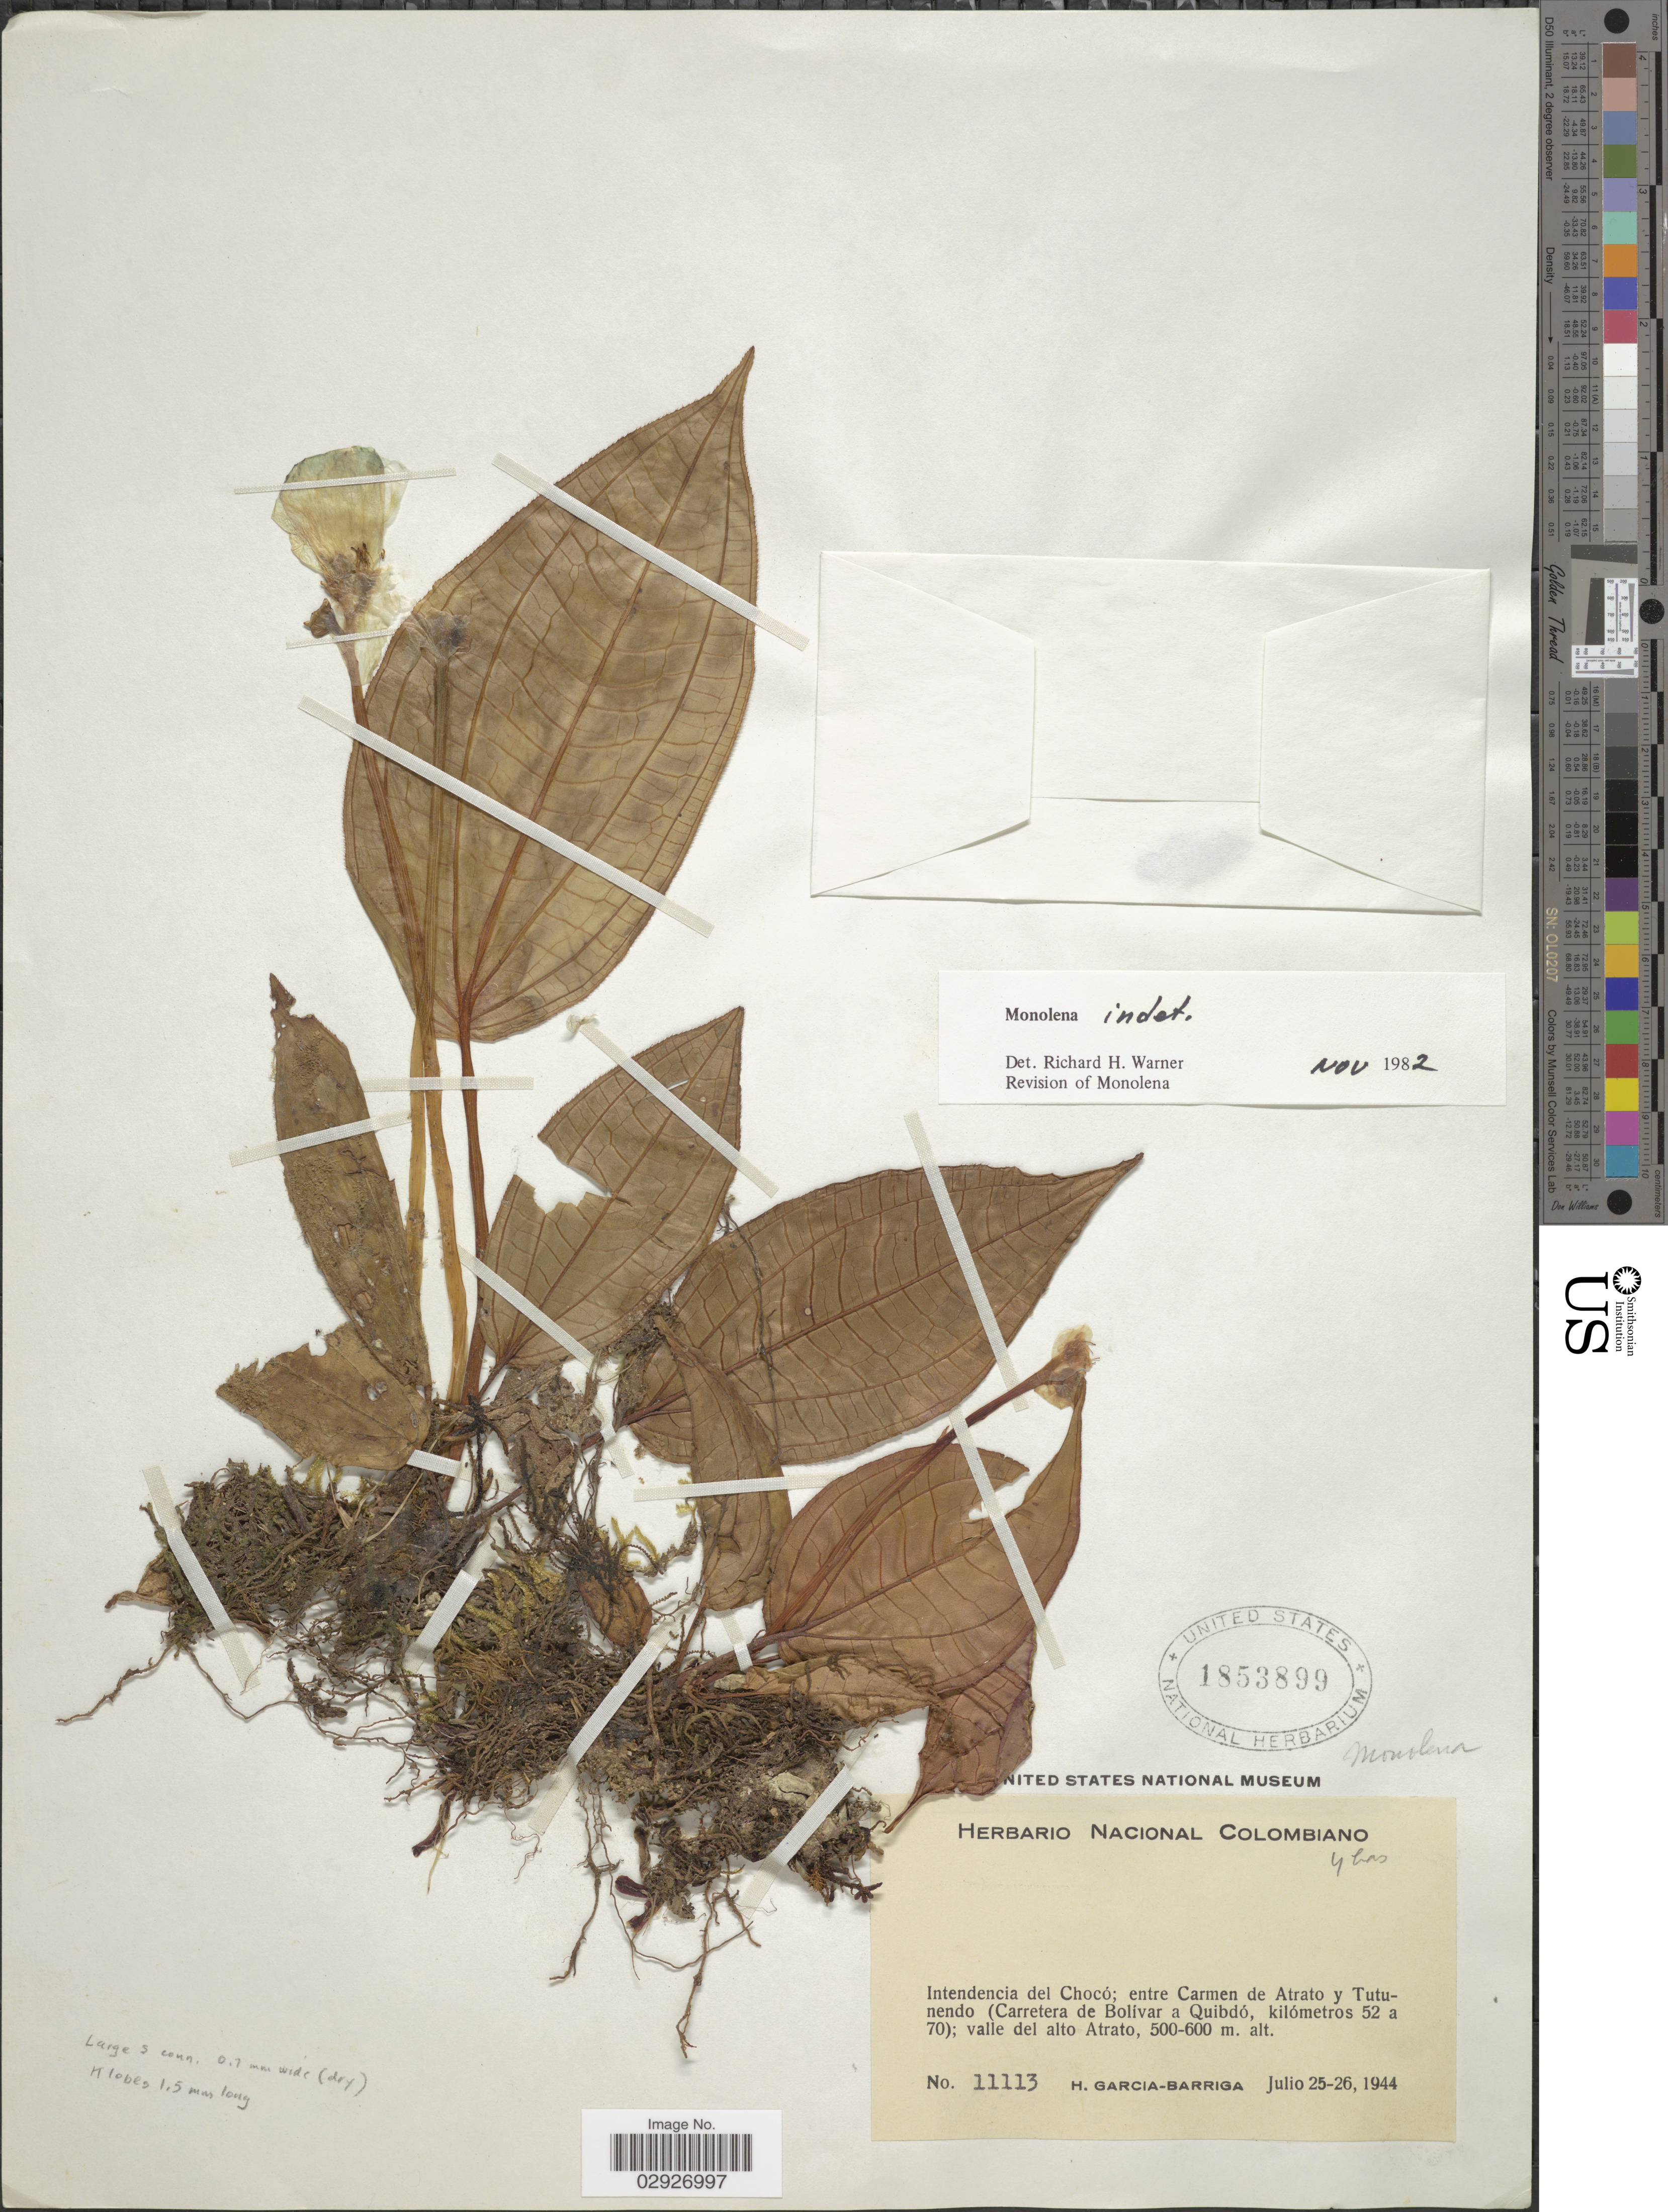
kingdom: Plantae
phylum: Tracheophyta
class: Magnoliopsida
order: Myrtales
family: Melastomataceae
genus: Monolena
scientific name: Monolena sp.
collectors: H. García Barriga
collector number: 11113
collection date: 1944-07-25/1944-07-26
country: Colombia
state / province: Chocó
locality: Intendencia del Chocó; entre Carmen de Atrato y Tutunendo (Caretera de Bolivar a Quibdó, kilómetros 52 a 70). valle del alto Atrato.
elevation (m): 500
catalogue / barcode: US 1853899